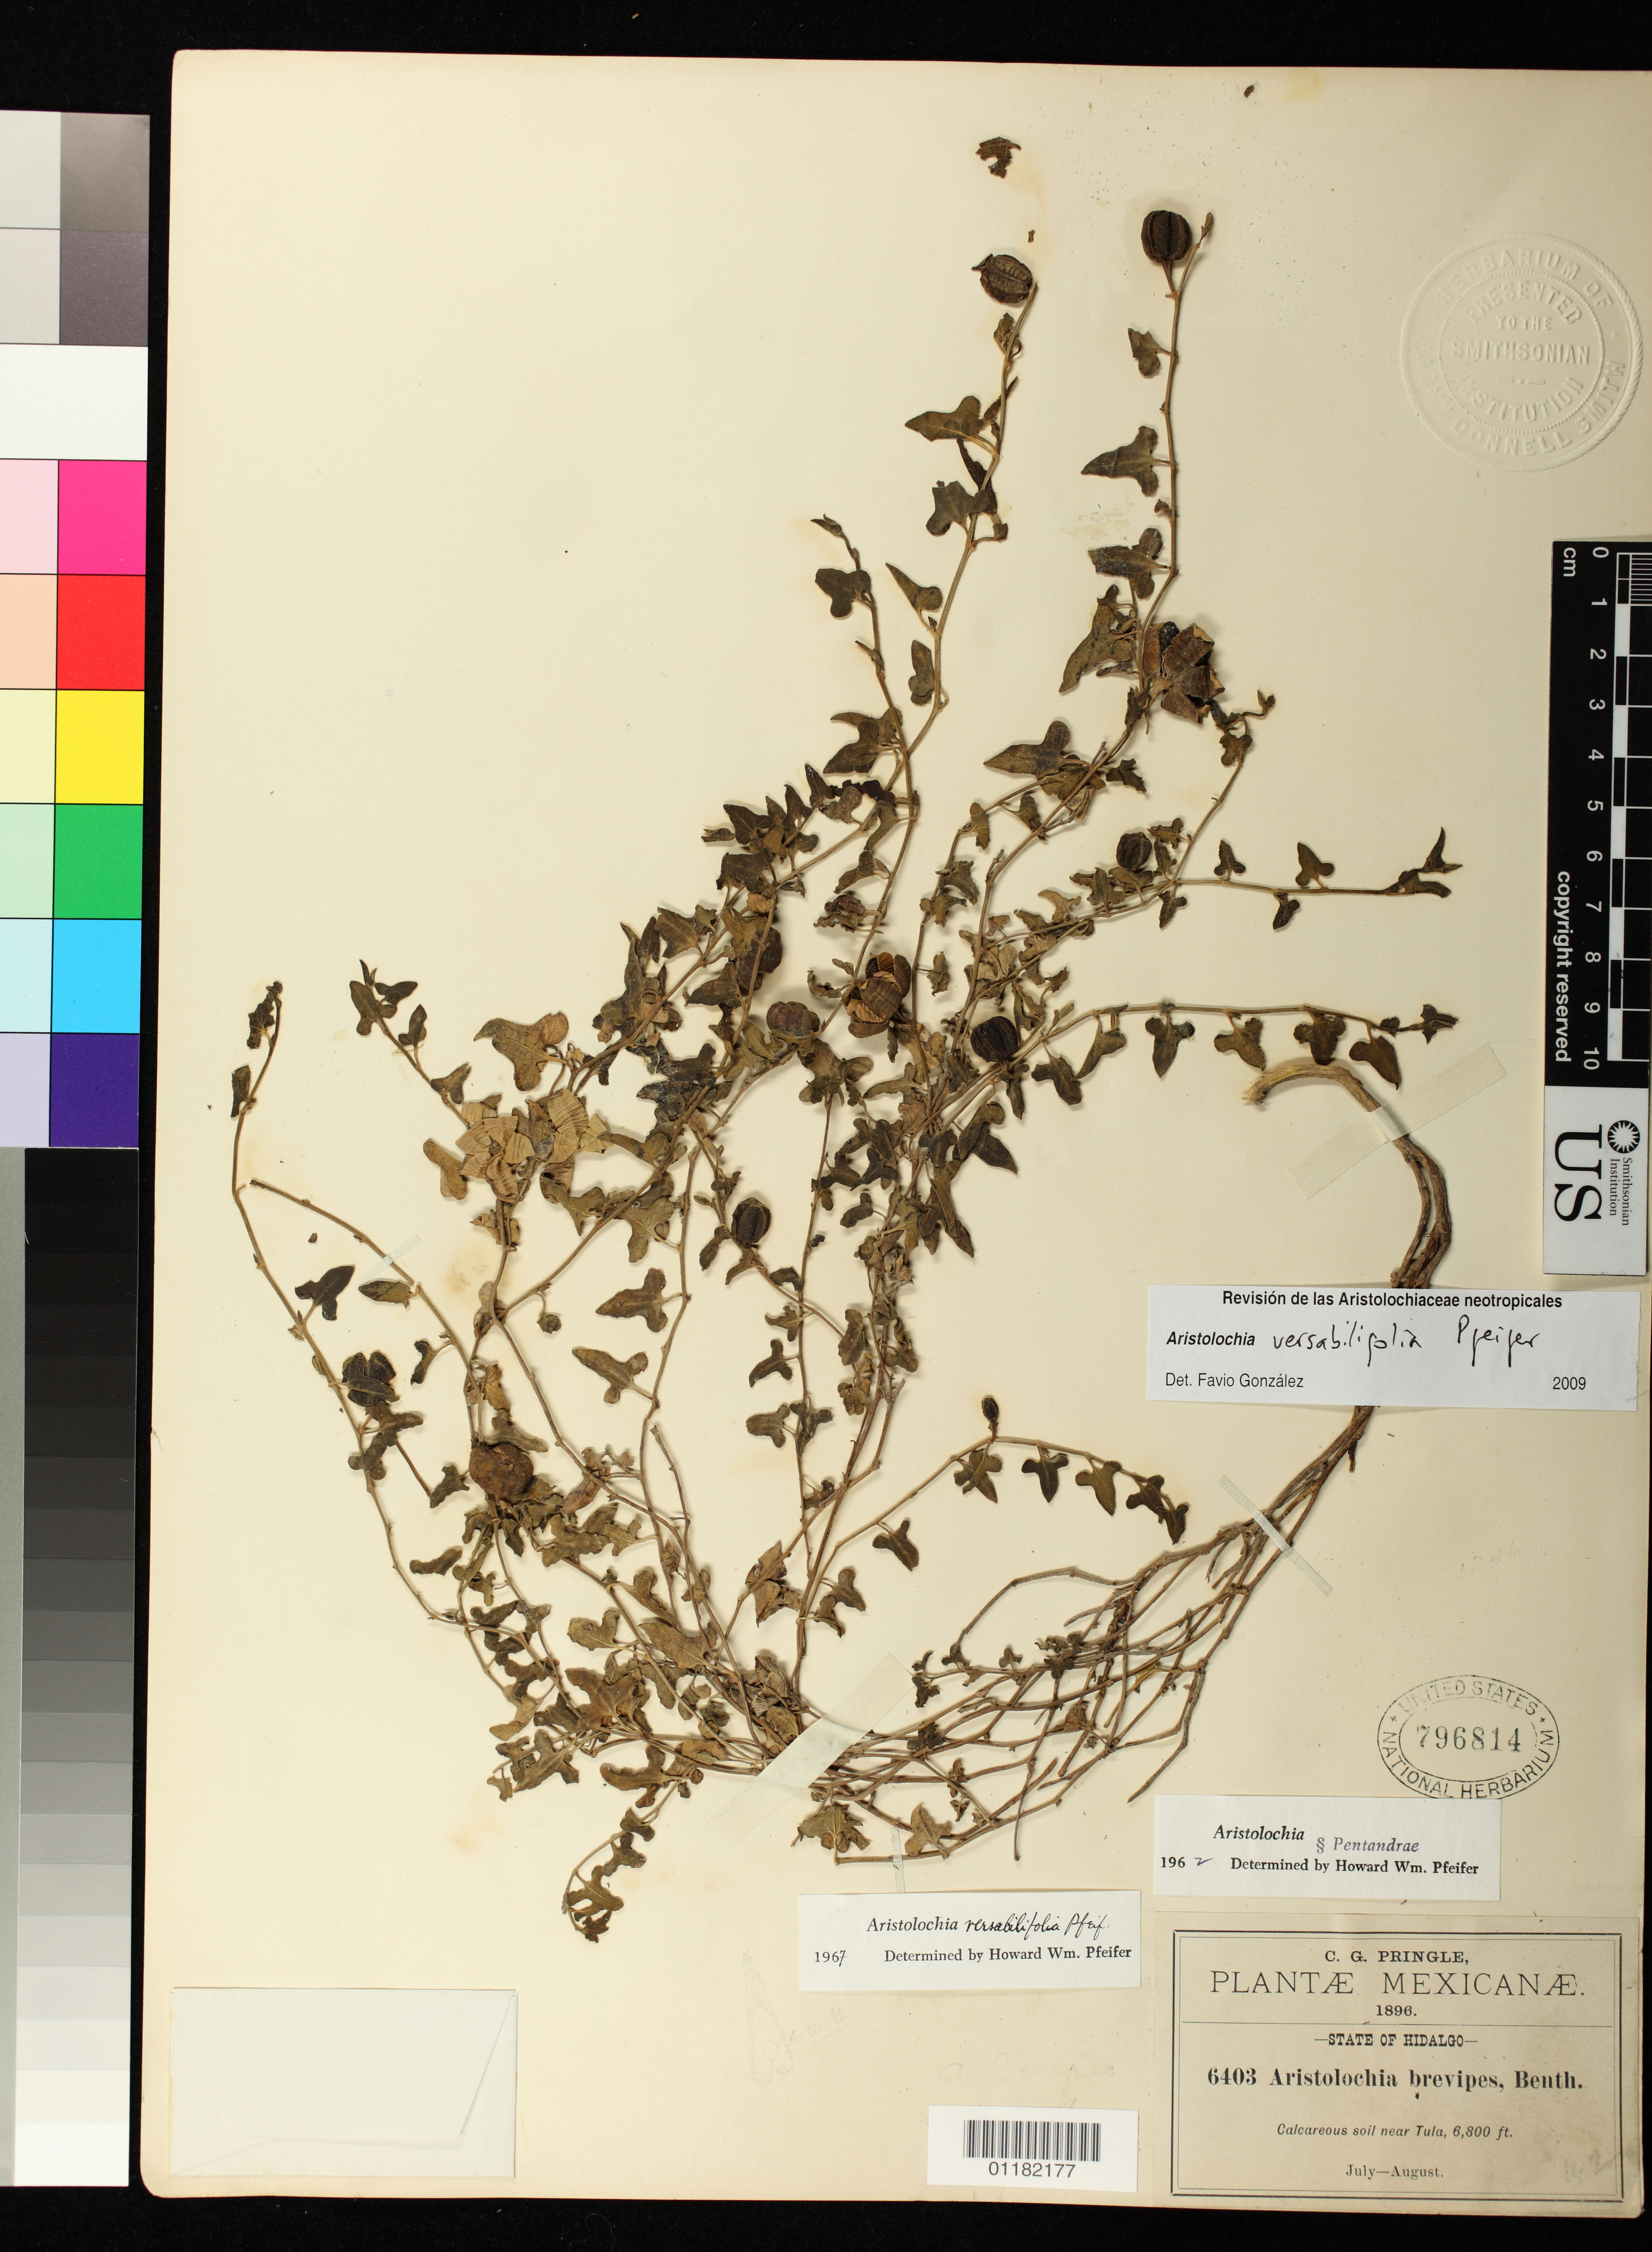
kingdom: Plantae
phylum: Tracheophyta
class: Magnoliopsida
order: Piperales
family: Aristolochiaceae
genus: Aristolochia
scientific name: Aristolochia versabilifolia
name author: Pfeifer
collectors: C. G. Pringle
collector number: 6403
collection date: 1896-07/1896-08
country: Mexico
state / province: Hidalgo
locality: Calcareous soil near Tula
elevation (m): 2073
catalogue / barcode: US 796814